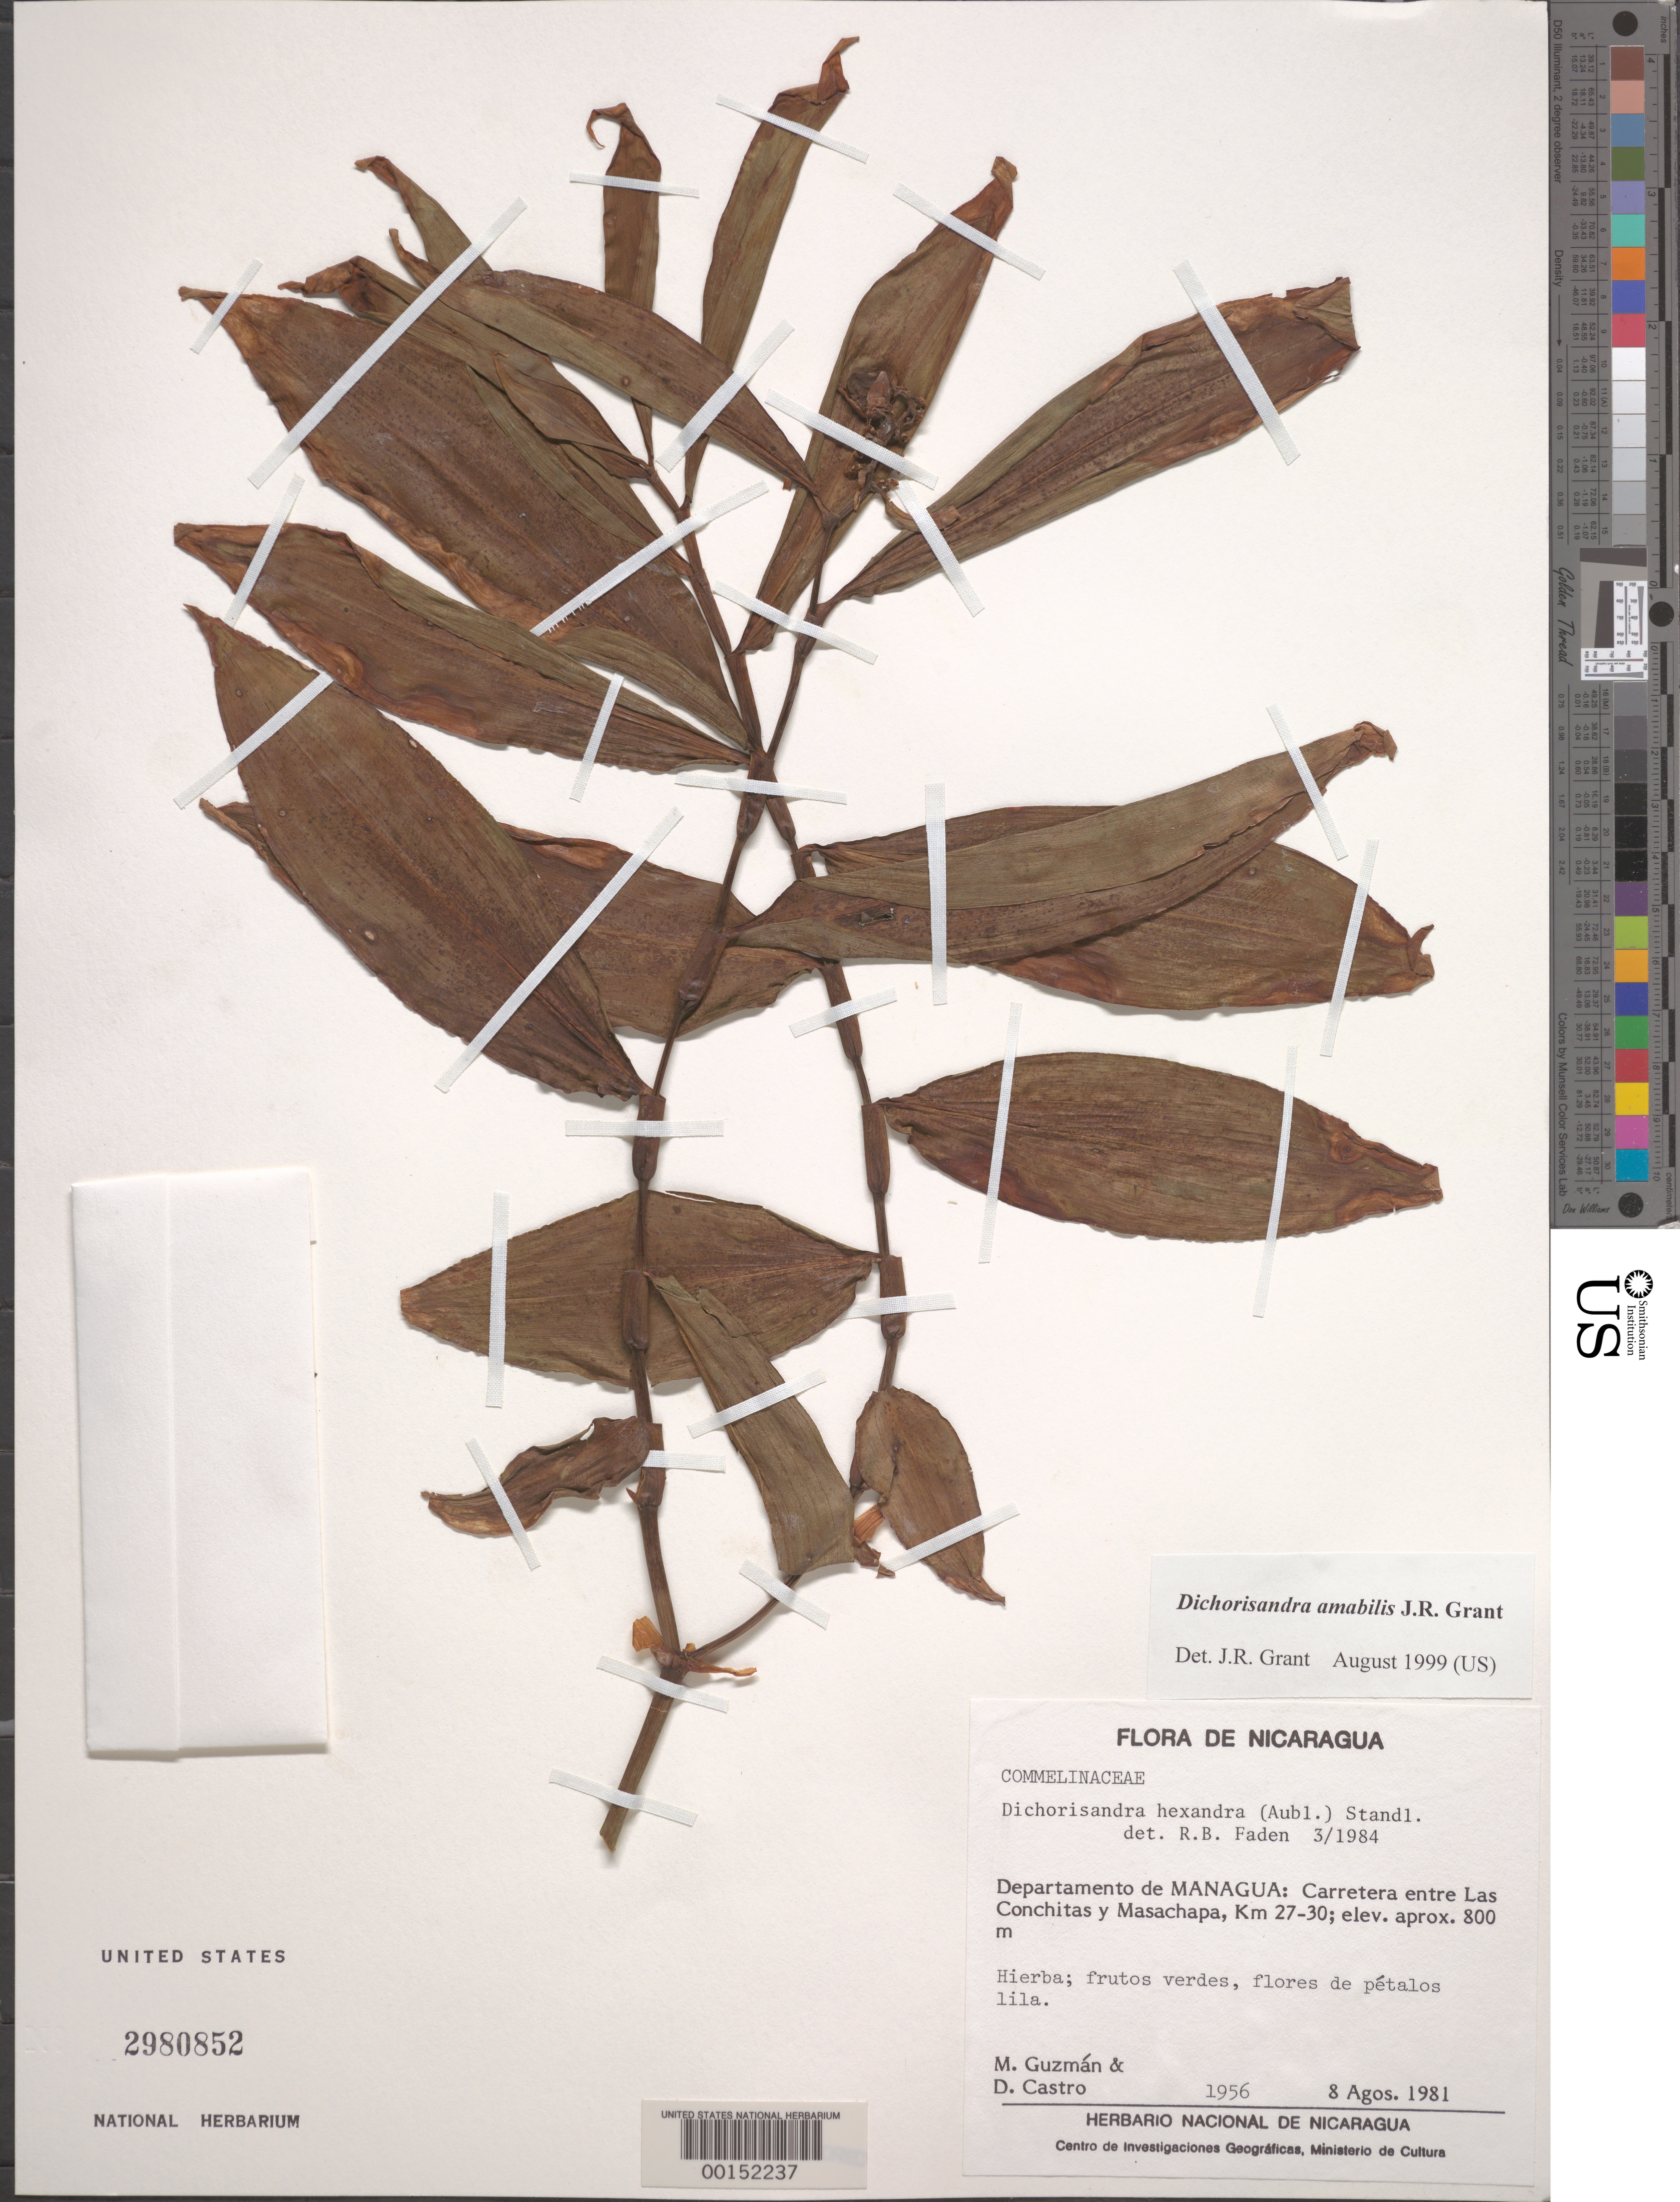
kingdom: Plantae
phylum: Tracheophyta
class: Liliopsida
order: Commelinales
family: Commelinaceae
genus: Dichorisandra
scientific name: Dichorisandra hexandra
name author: (Aubl.) Standl.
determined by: Faden, Robert B., (US), Smithsonian Institution - National Museum of Natural History (UNITED STATES)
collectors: M. Guzman & D. Castro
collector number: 1956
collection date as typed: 08 Aug 1981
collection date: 1981-08-08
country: Nicaragua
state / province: Managua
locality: Between las concitas and masachapa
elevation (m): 800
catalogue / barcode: US 2980852